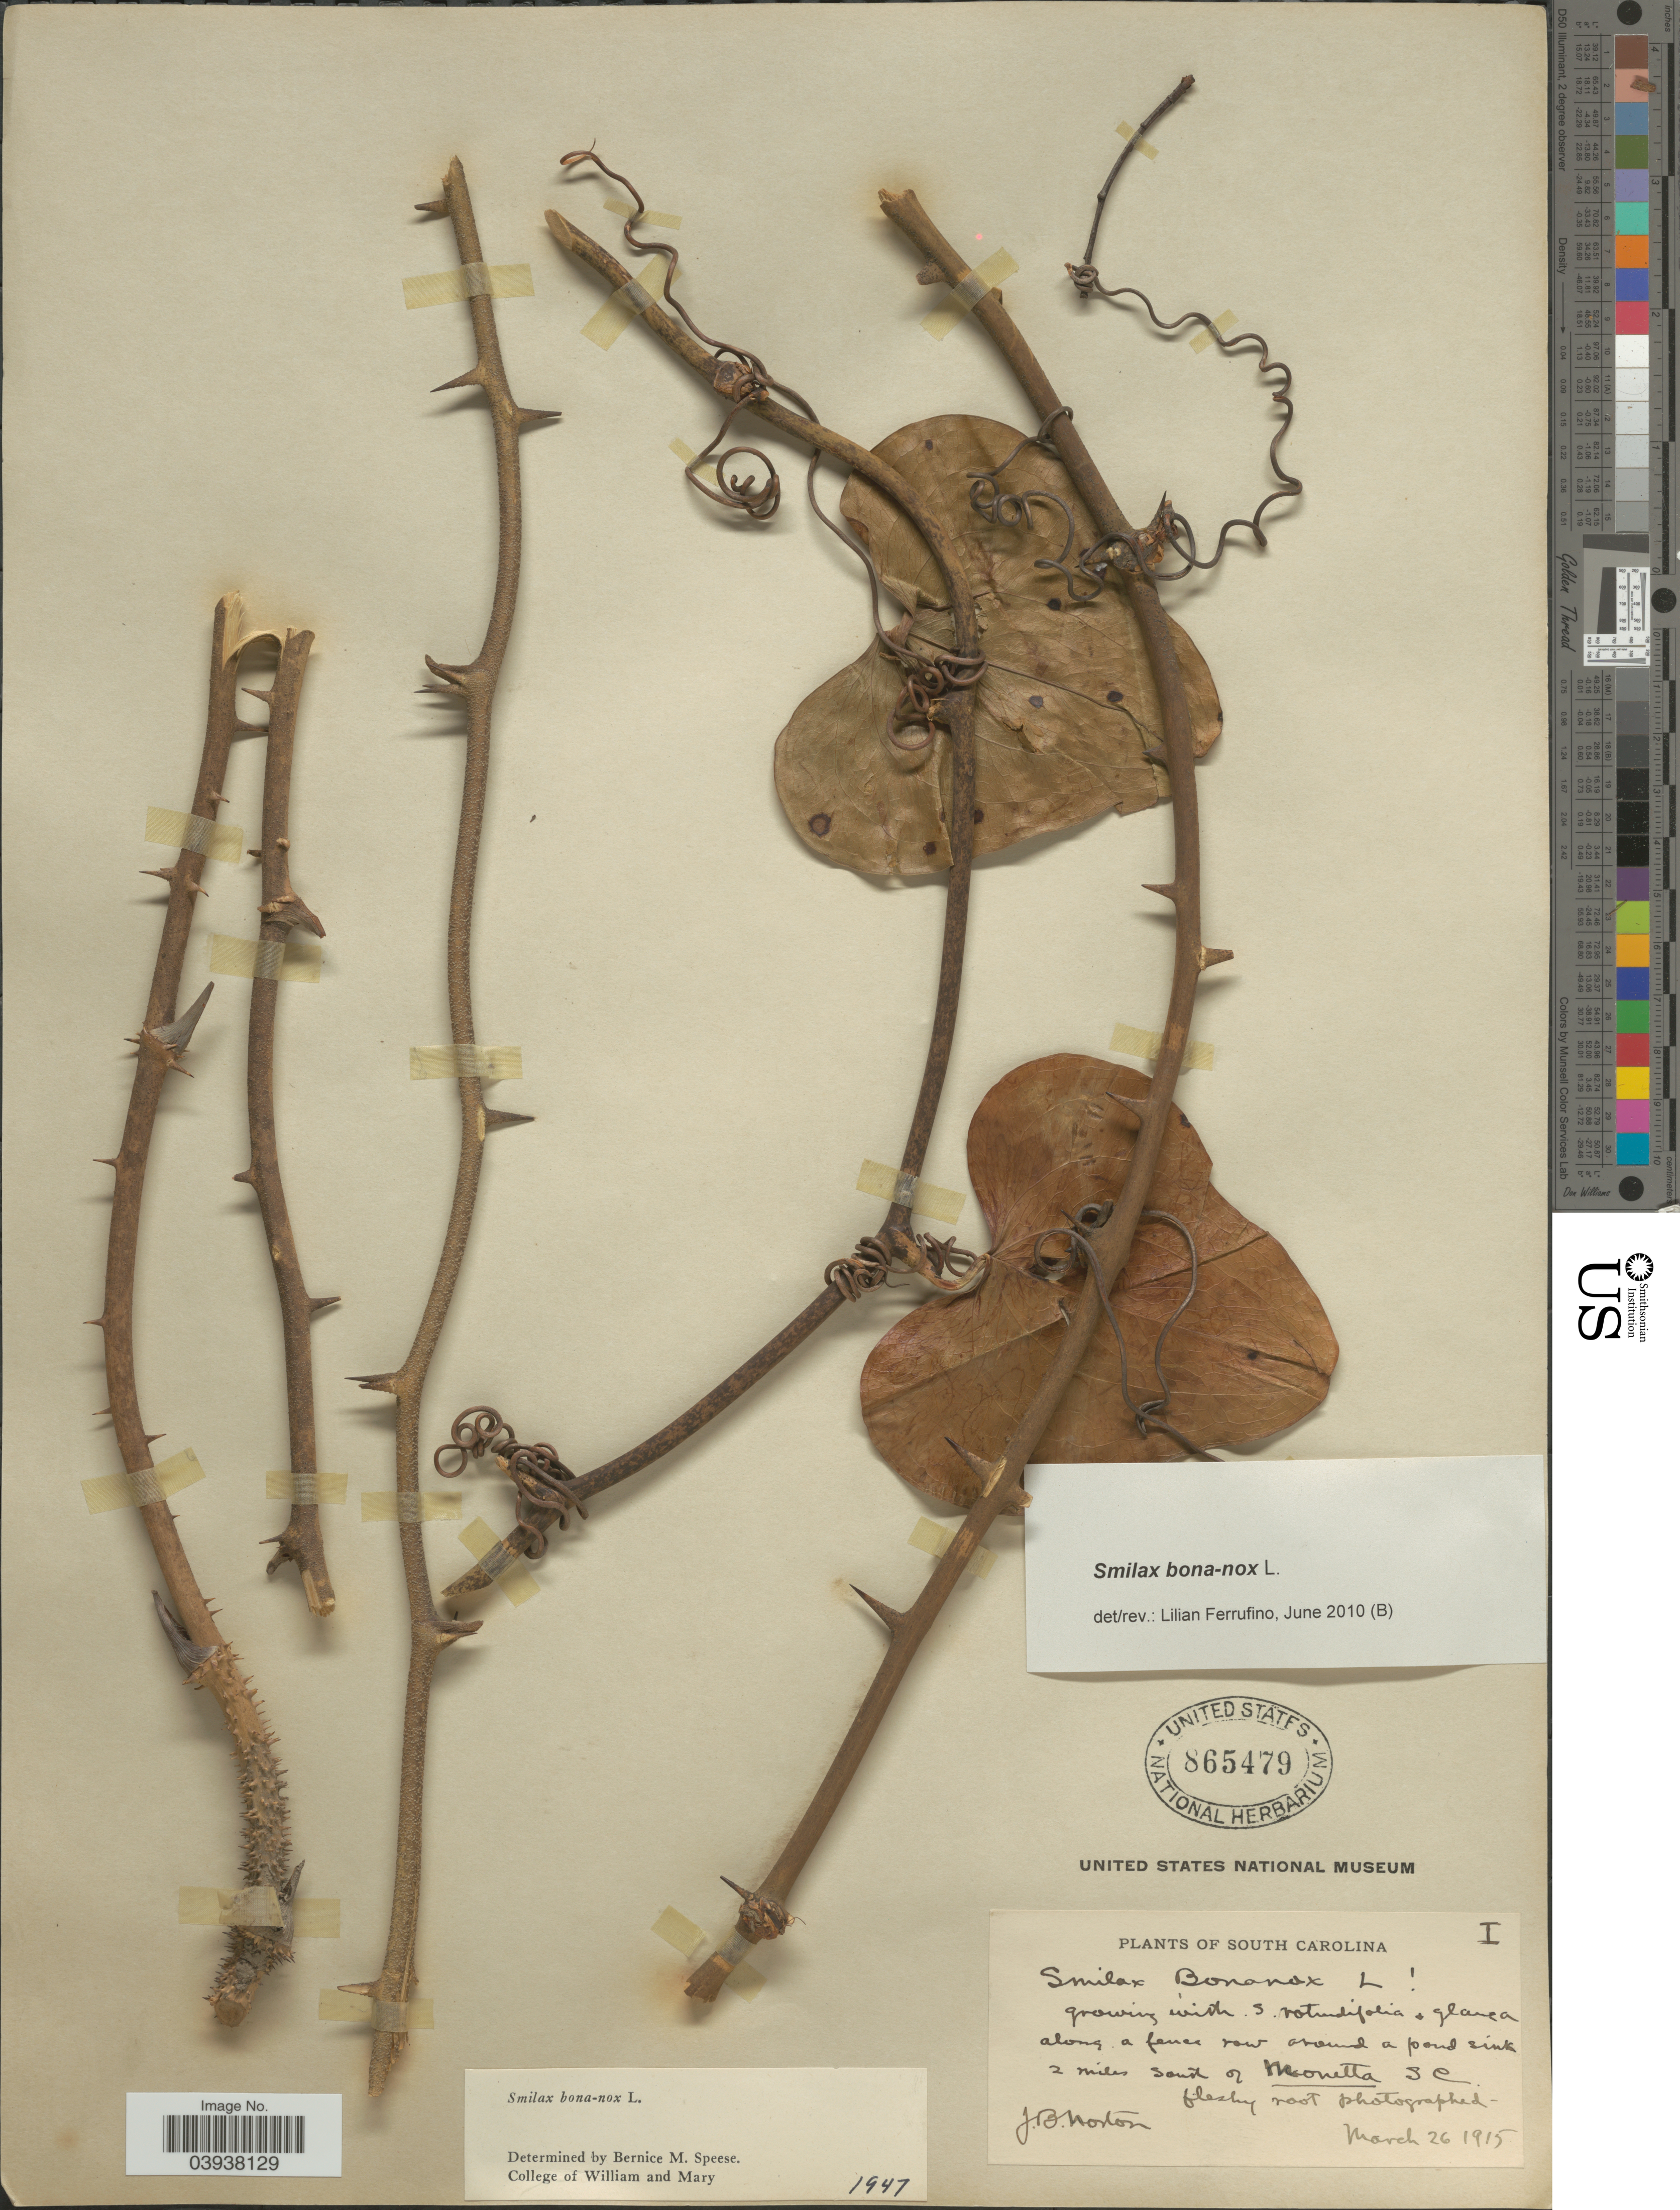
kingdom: Plantae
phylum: Tracheophyta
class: Liliopsida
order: Liliales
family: Smilacaceae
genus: Smilax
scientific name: Smilax bona-nox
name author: L.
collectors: J. B. Norton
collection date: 1915-03-26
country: United States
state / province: South Carolina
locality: Along a fence row around a pond sink 2 miles South of Monetta.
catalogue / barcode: US 865479